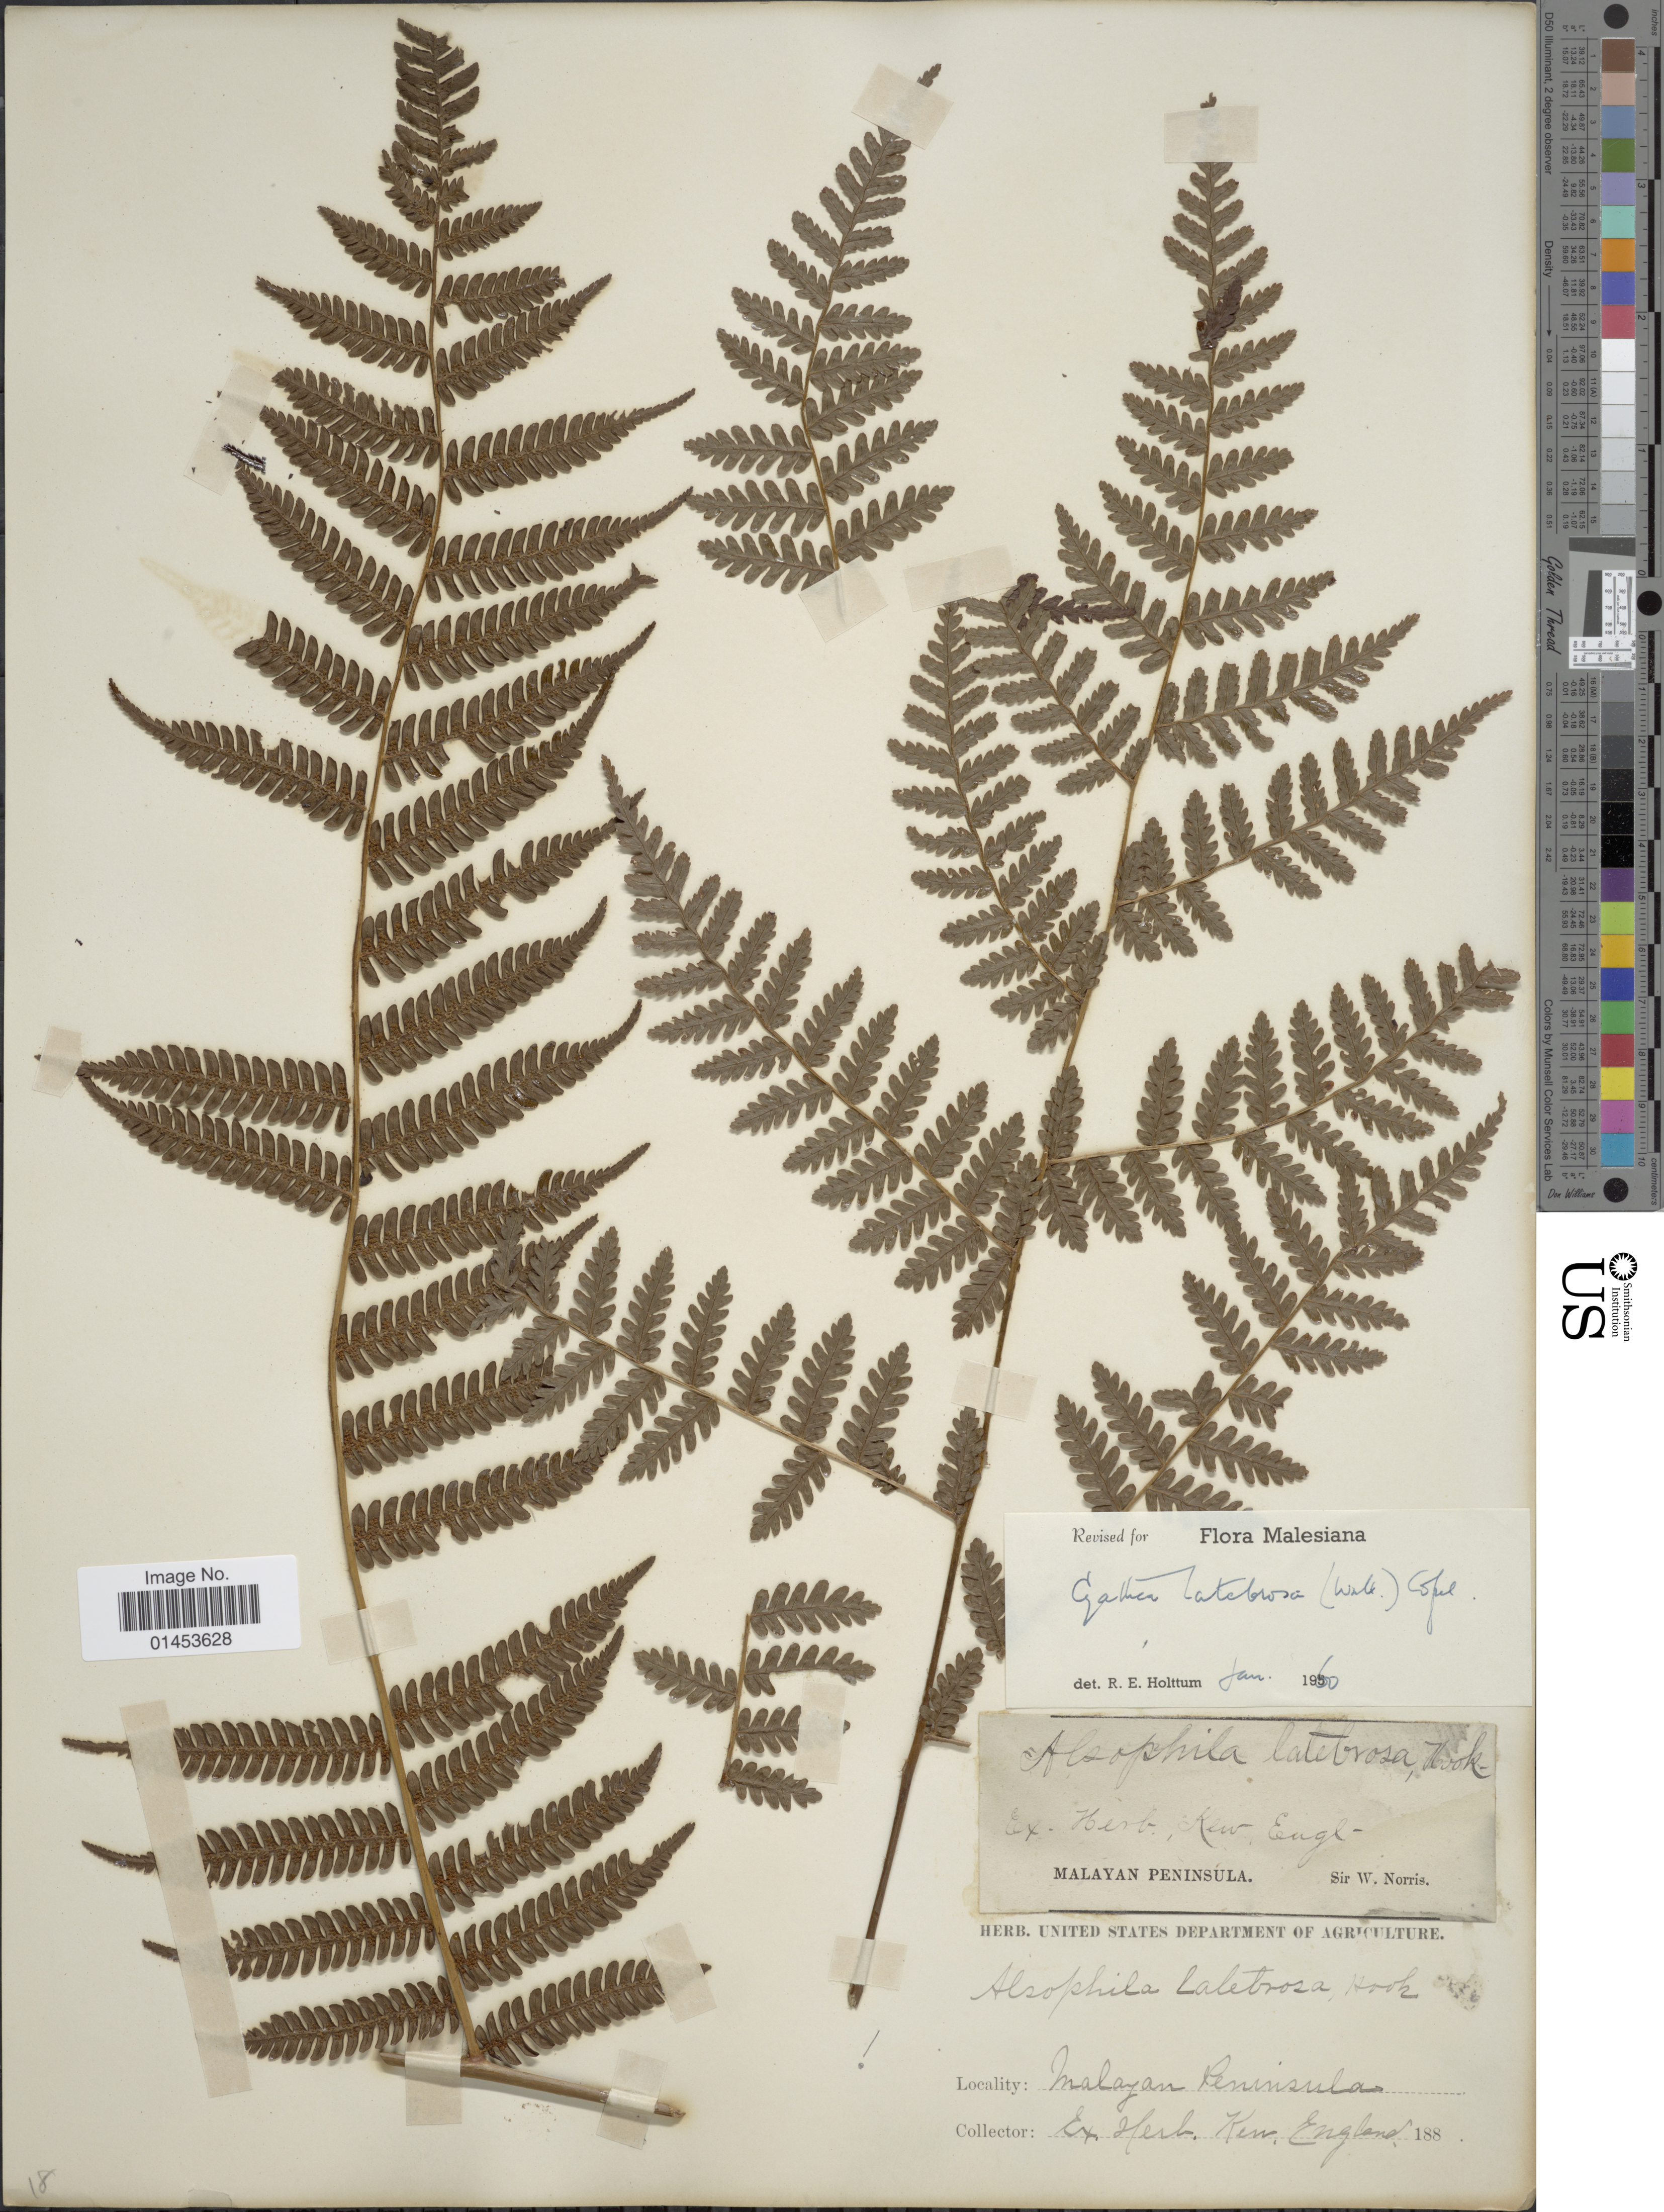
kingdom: Plantae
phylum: Tracheophyta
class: Polypodiopsida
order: Cyatheales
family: Cyatheaceae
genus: Cyathea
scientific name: Cyathea latebrosa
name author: (Wall. ex Hook.) Copel.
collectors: W. Norris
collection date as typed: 188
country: Malaysia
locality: Malayan Peninsula